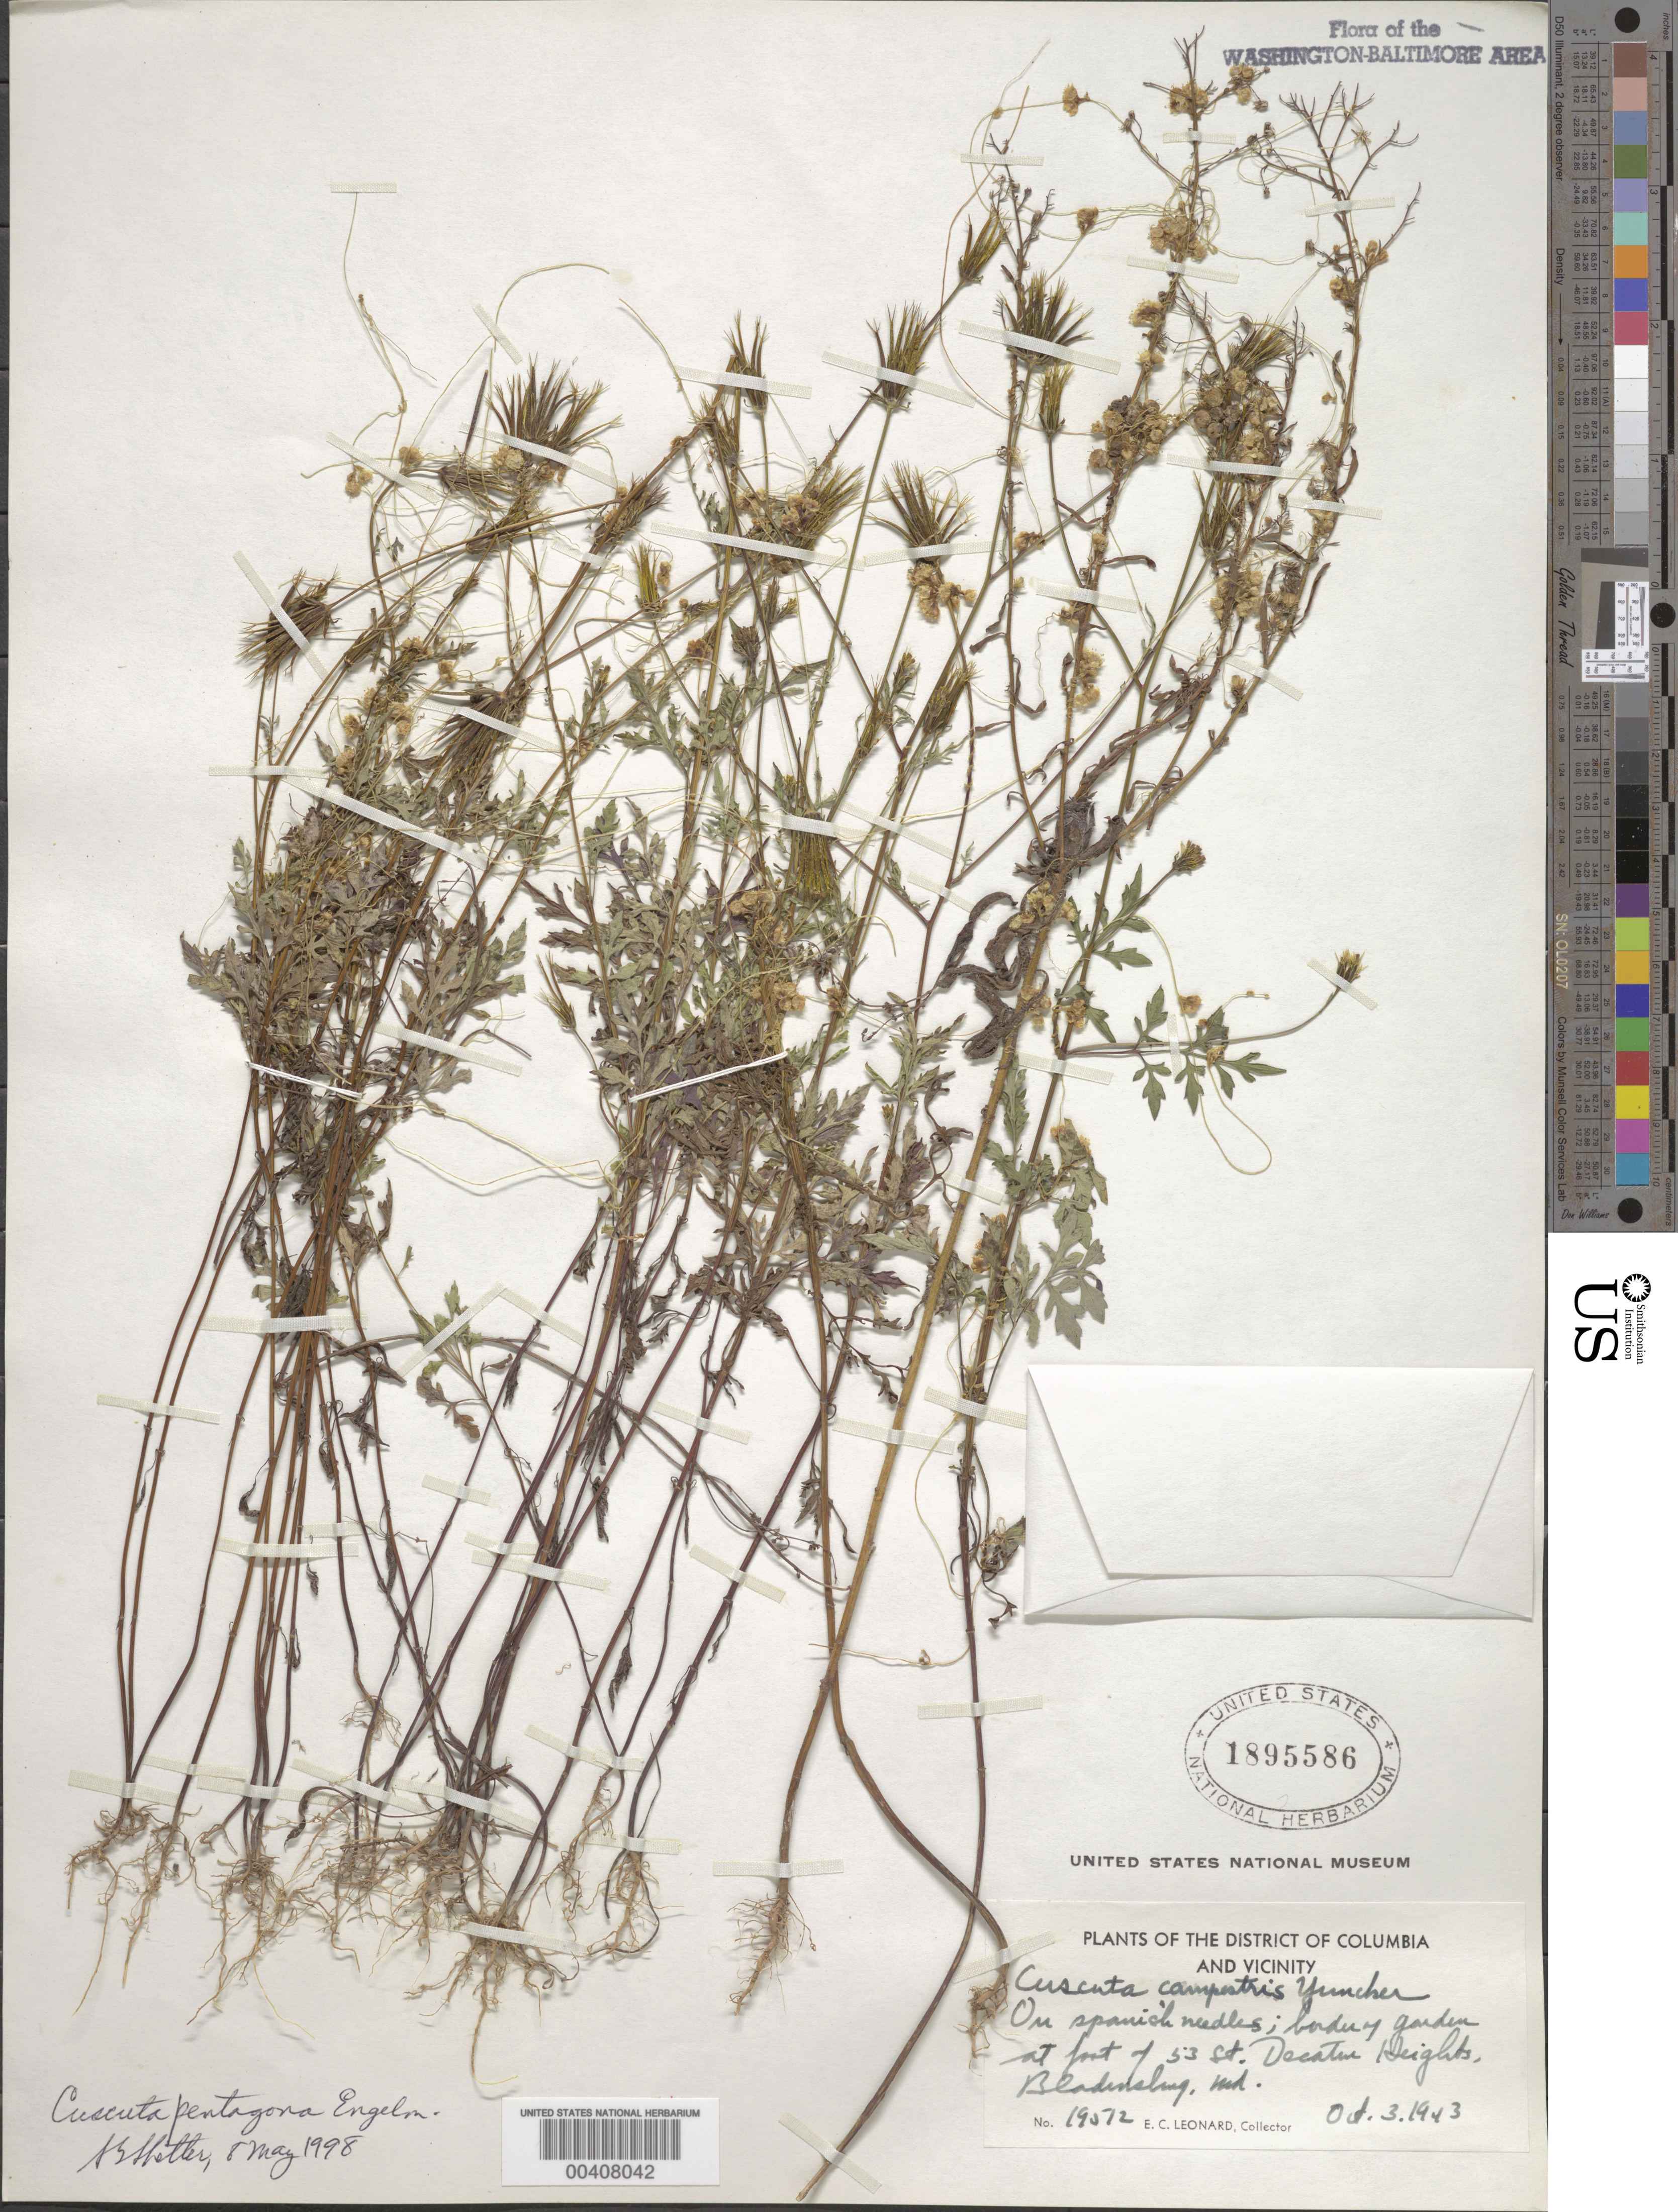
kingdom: Plantae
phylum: Tracheophyta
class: Magnoliopsida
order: Solanales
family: Convolvulaceae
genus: Cuscuta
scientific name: Cuscuta pentagona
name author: Engelm.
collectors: E. C. Leonard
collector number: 19512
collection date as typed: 03 Oct 1943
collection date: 1943-10-03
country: United States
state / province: Maryland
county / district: Prince George's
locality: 53 St., Decatur Heights, Bladensburg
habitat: On spinach needles, border of garden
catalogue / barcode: US 1895586